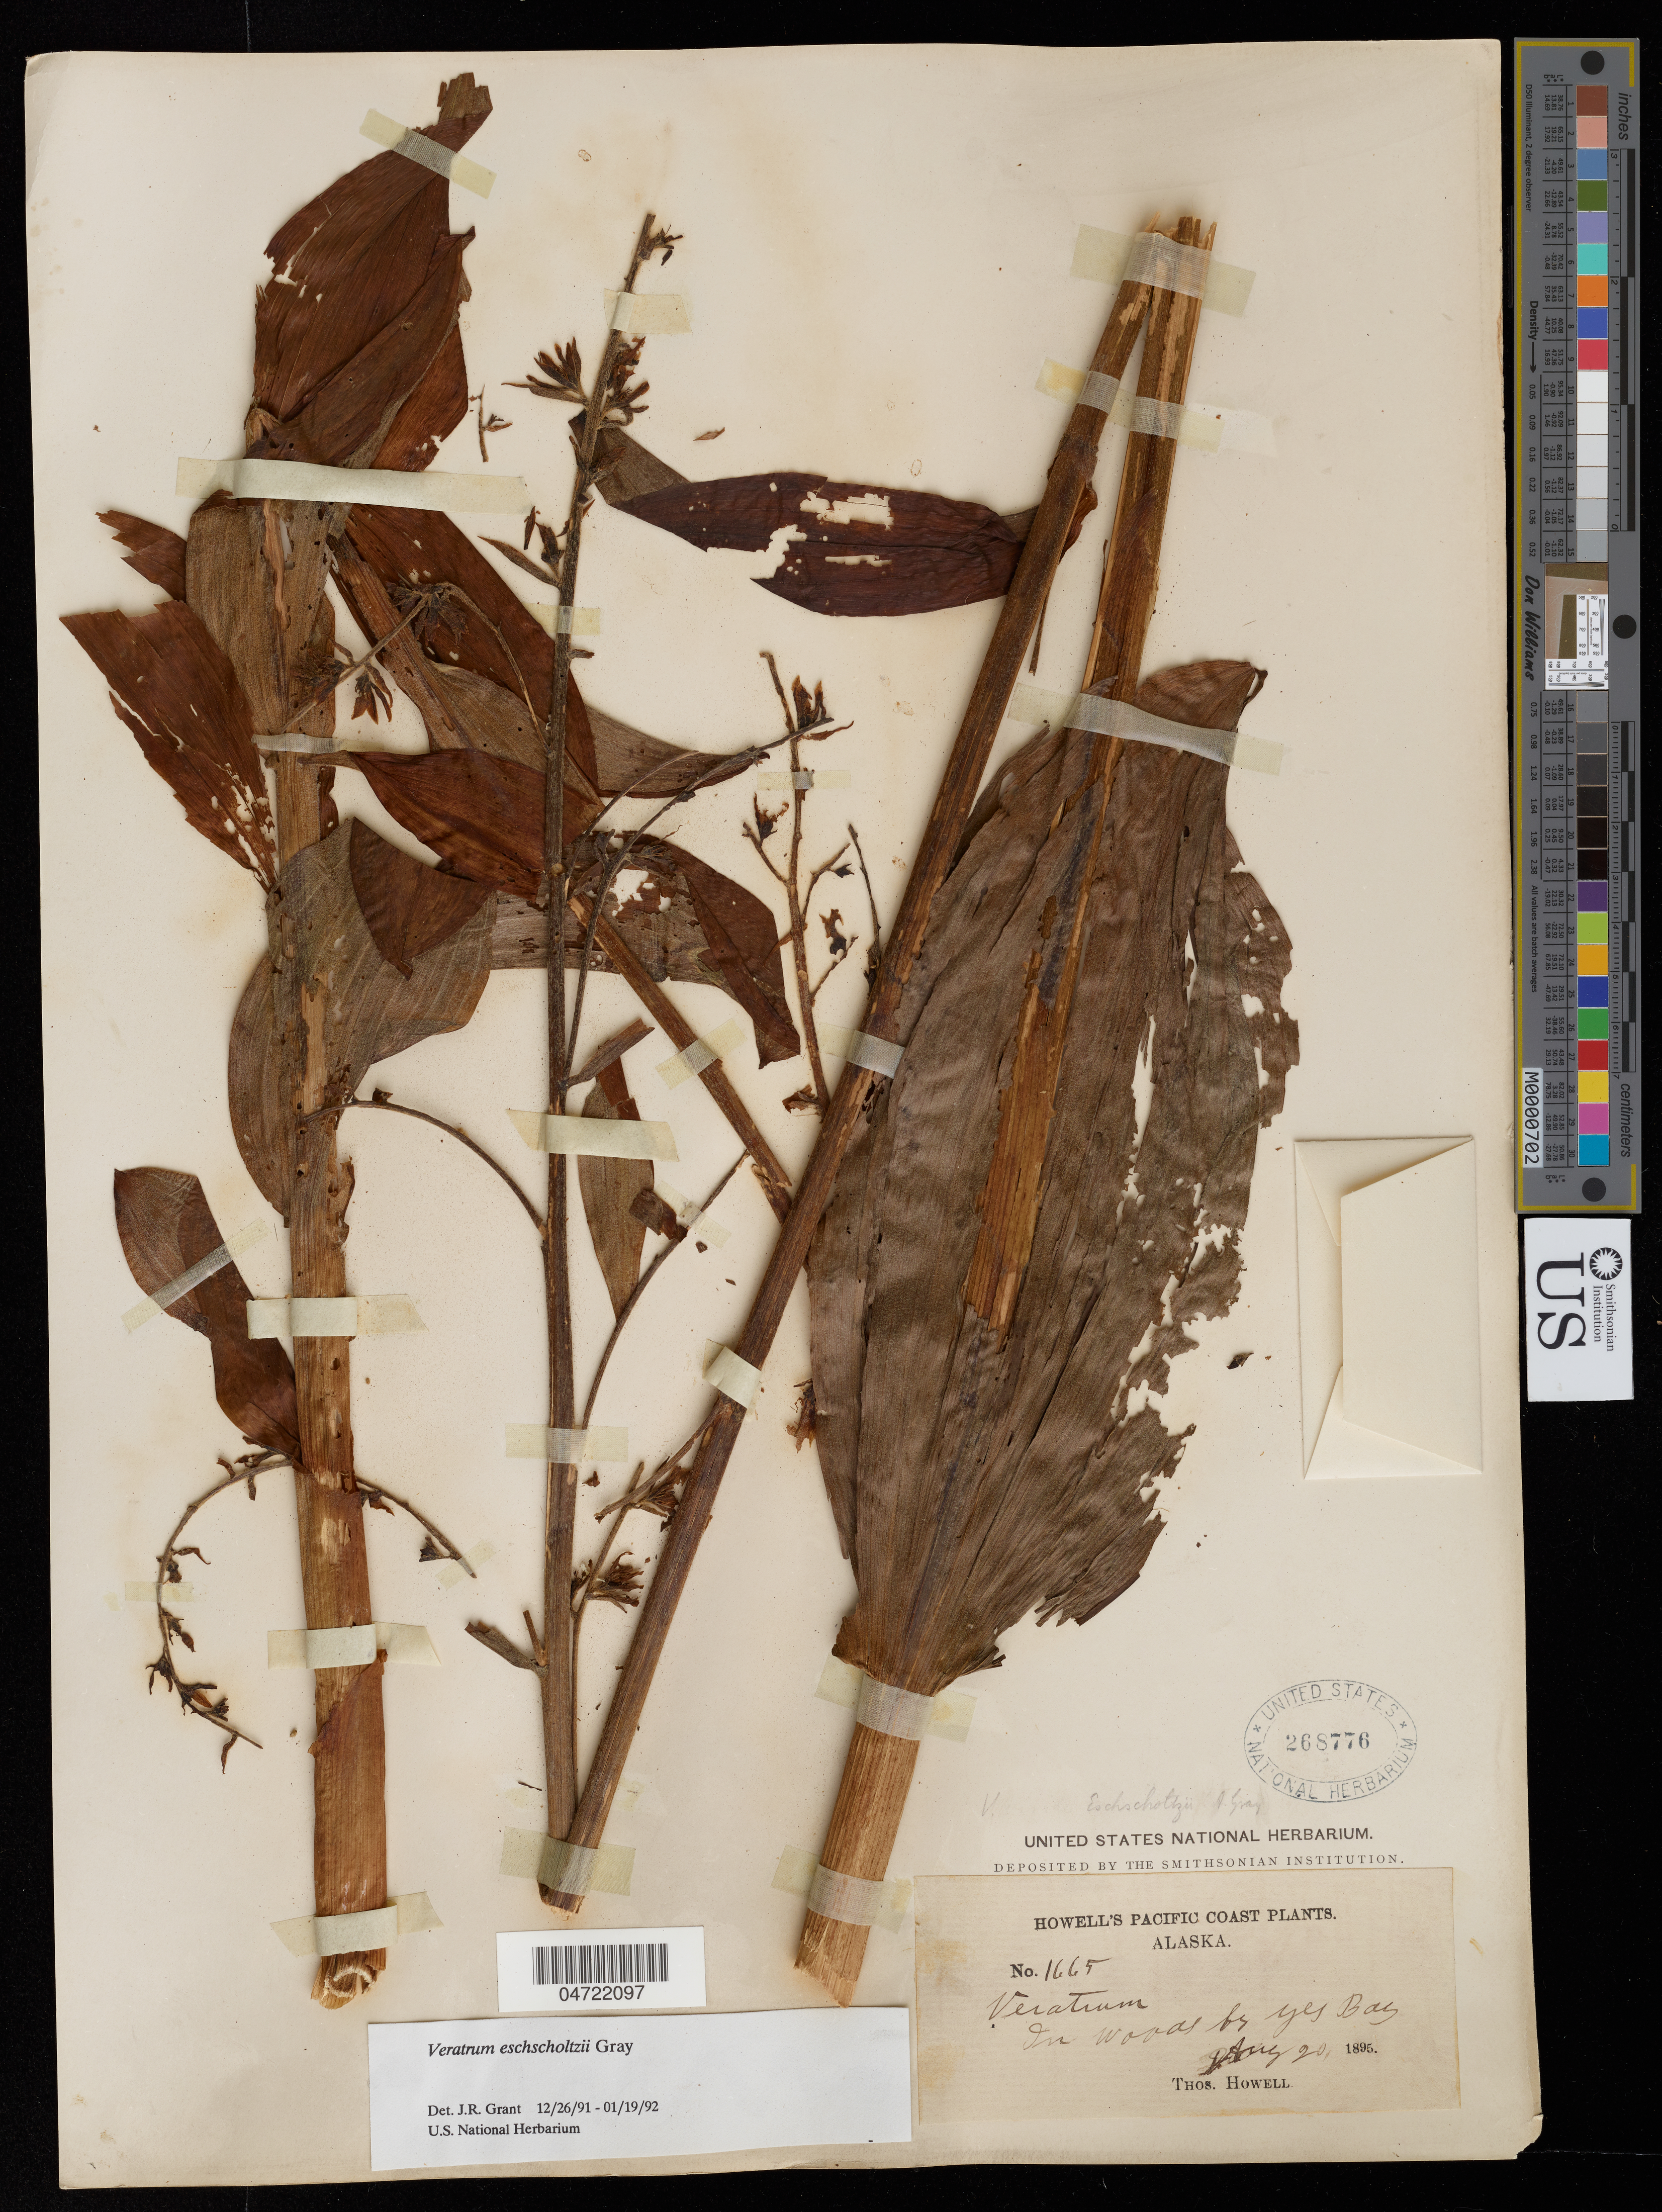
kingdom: Plantae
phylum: Tracheophyta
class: Liliopsida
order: Liliales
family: Melanthiaceae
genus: Veratrum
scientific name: Veratrum eschscholtzii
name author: A. Gray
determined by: Grant, J. R., (SWITZERLAND)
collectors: T. Howell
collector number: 1665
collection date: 1895-08-20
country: United States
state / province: Alaska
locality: Near Yes Bay.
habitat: In woods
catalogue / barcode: US 268776